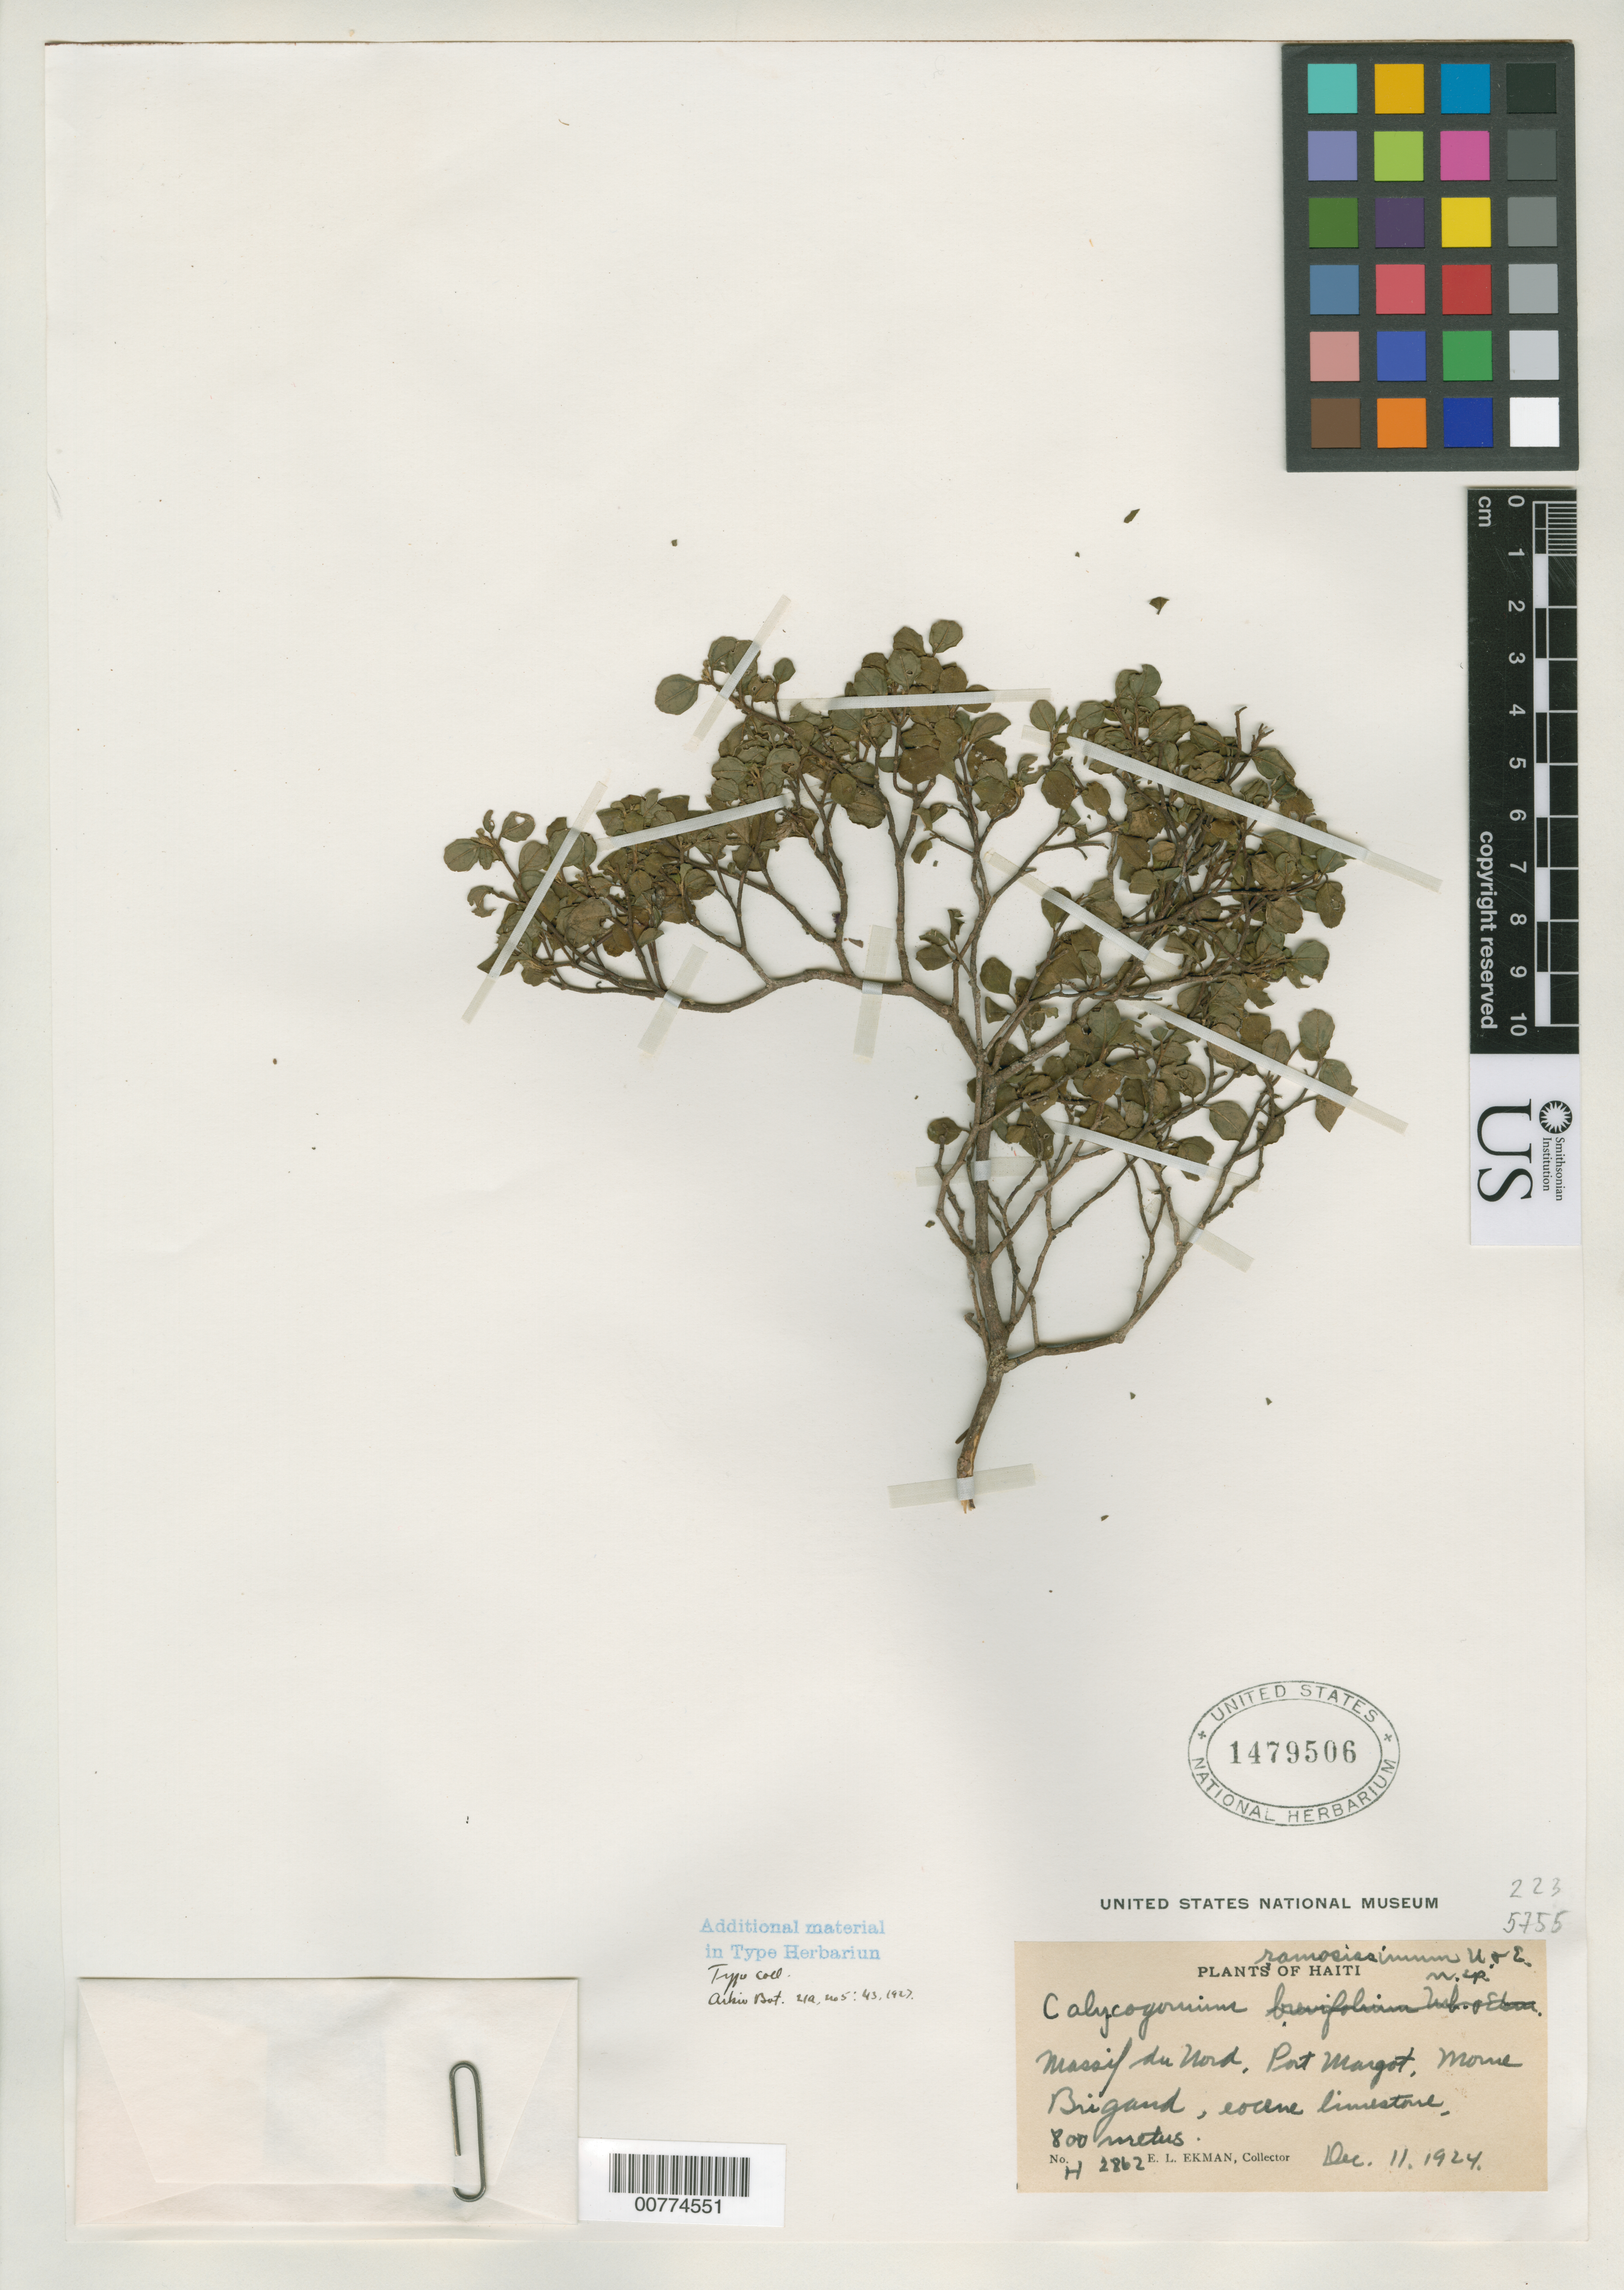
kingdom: Plantae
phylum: Tracheophyta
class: Magnoliopsida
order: Myrtales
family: Melastomataceae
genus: Calycogonium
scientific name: Calycogonium ramosissimum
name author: Urb. & Ekman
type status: Isotype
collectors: E. L. Ekman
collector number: H 2862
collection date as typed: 11 Dec 1924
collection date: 1924-12-11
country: Haiti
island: Hispaniola Island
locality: Massif du Nord, Port Margot, Mourne Brigand.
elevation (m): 800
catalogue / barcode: US 1479506